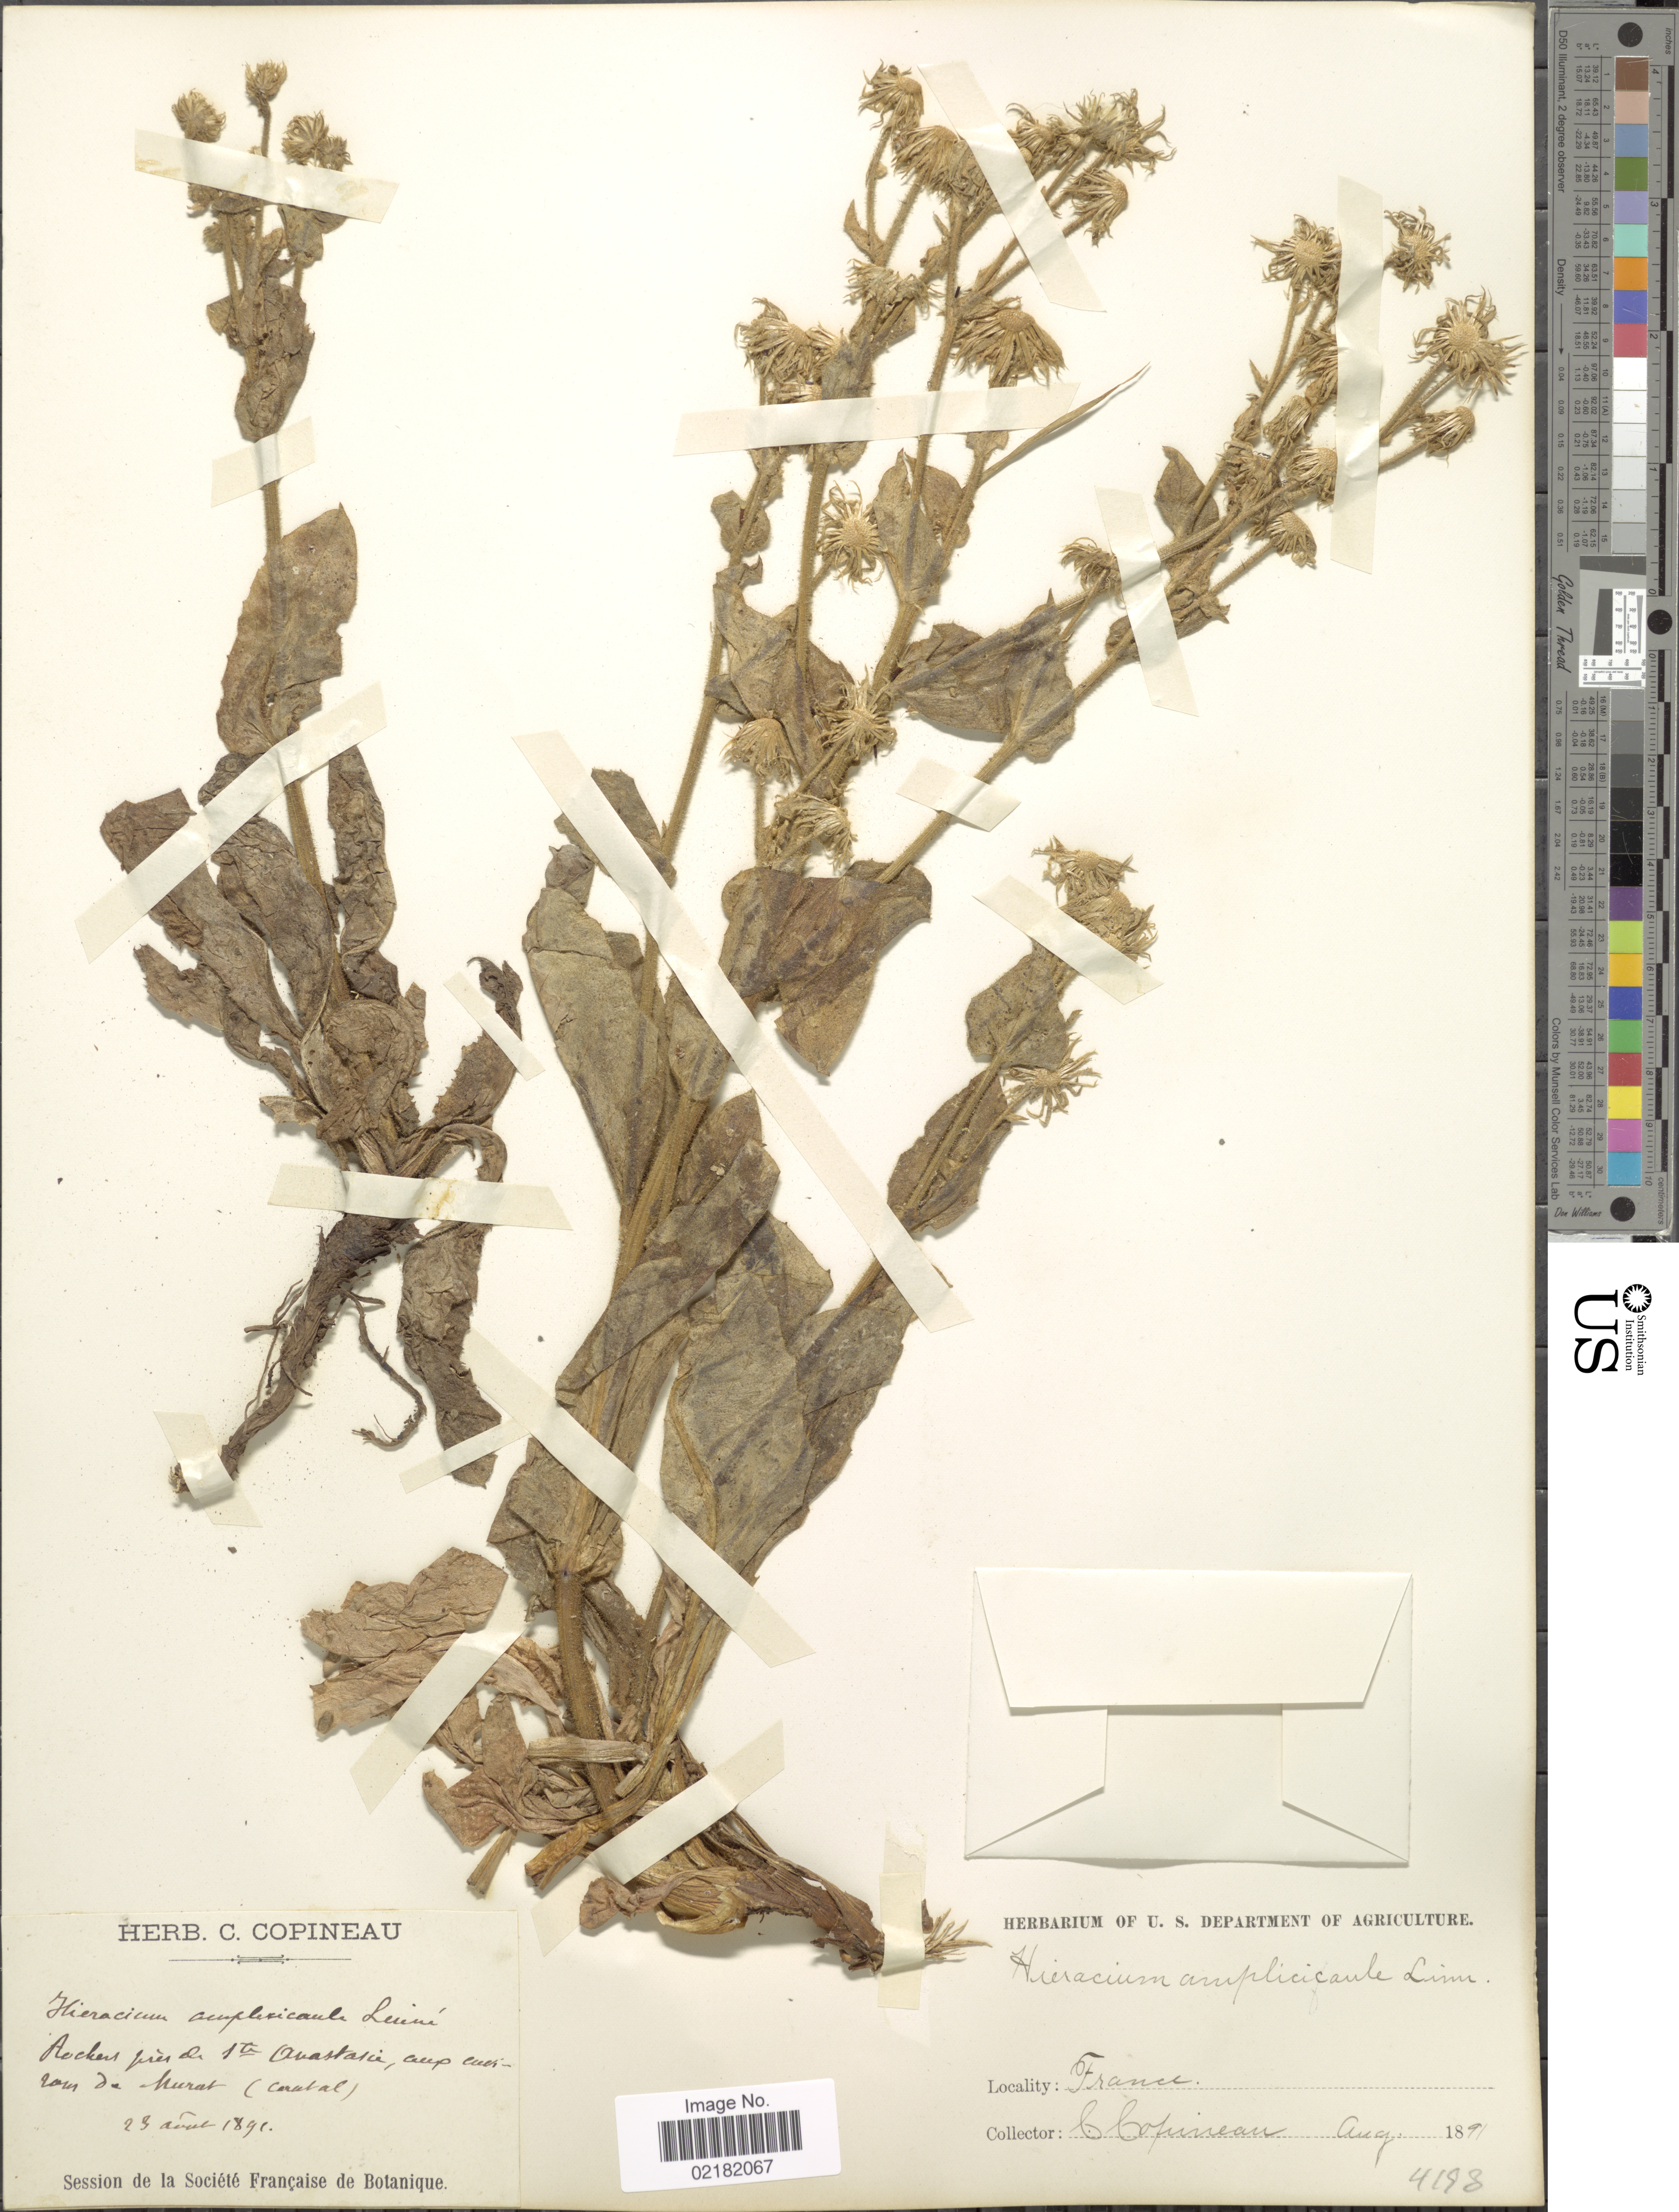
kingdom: Plantae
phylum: Tracheophyta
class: Magnoliopsida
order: Asterales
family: Asteraceae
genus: Hieracium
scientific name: Hieracium amplexicaule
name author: L.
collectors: C. Copineau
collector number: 4198*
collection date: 1891-08-23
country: France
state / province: Auvergne-Rhône-Alpes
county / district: Cantal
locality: Rochers près Ste. Anastasie, aux environs de Murat (Cantal) [rocks near Sainte-Anastasie, around Murat (Cantal)]